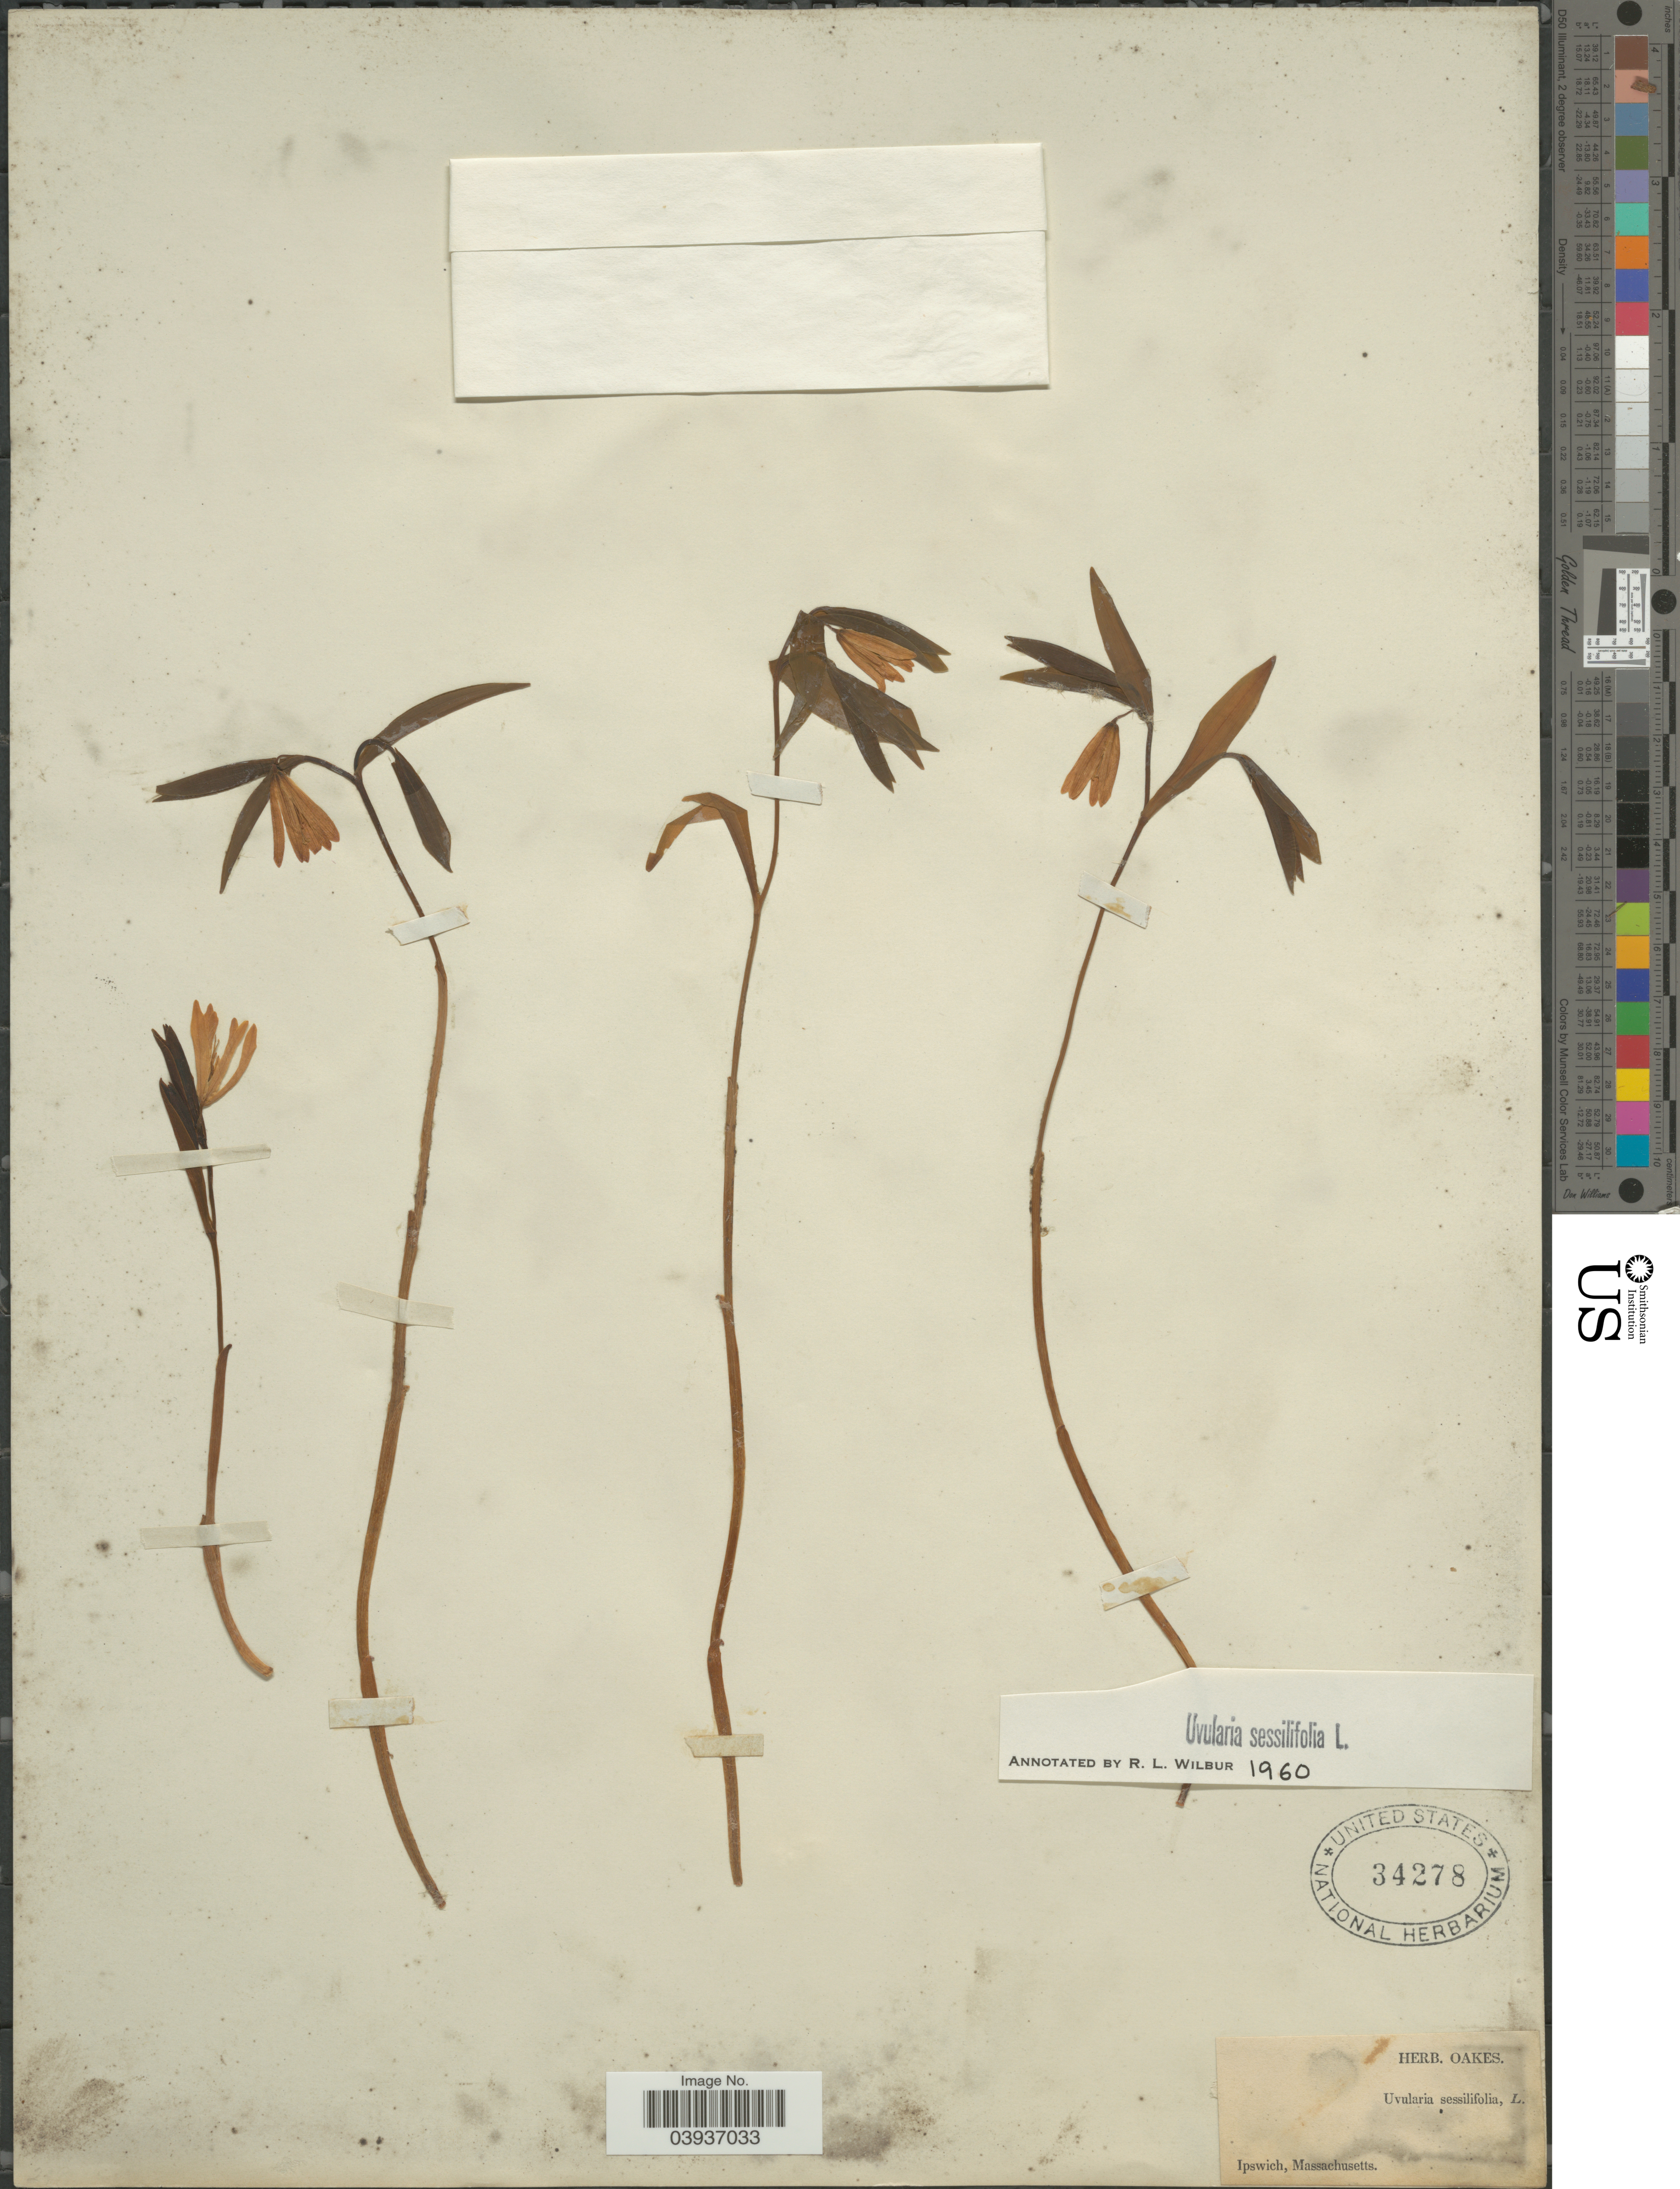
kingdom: Plantae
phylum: Tracheophyta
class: Liliopsida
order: Liliales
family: Colchicaceae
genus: Uvularia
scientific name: Uvularia sessilifolia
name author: L.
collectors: ex herb. Oakes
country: United States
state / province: Massachusetts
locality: Ipswich.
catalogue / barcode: US 34278